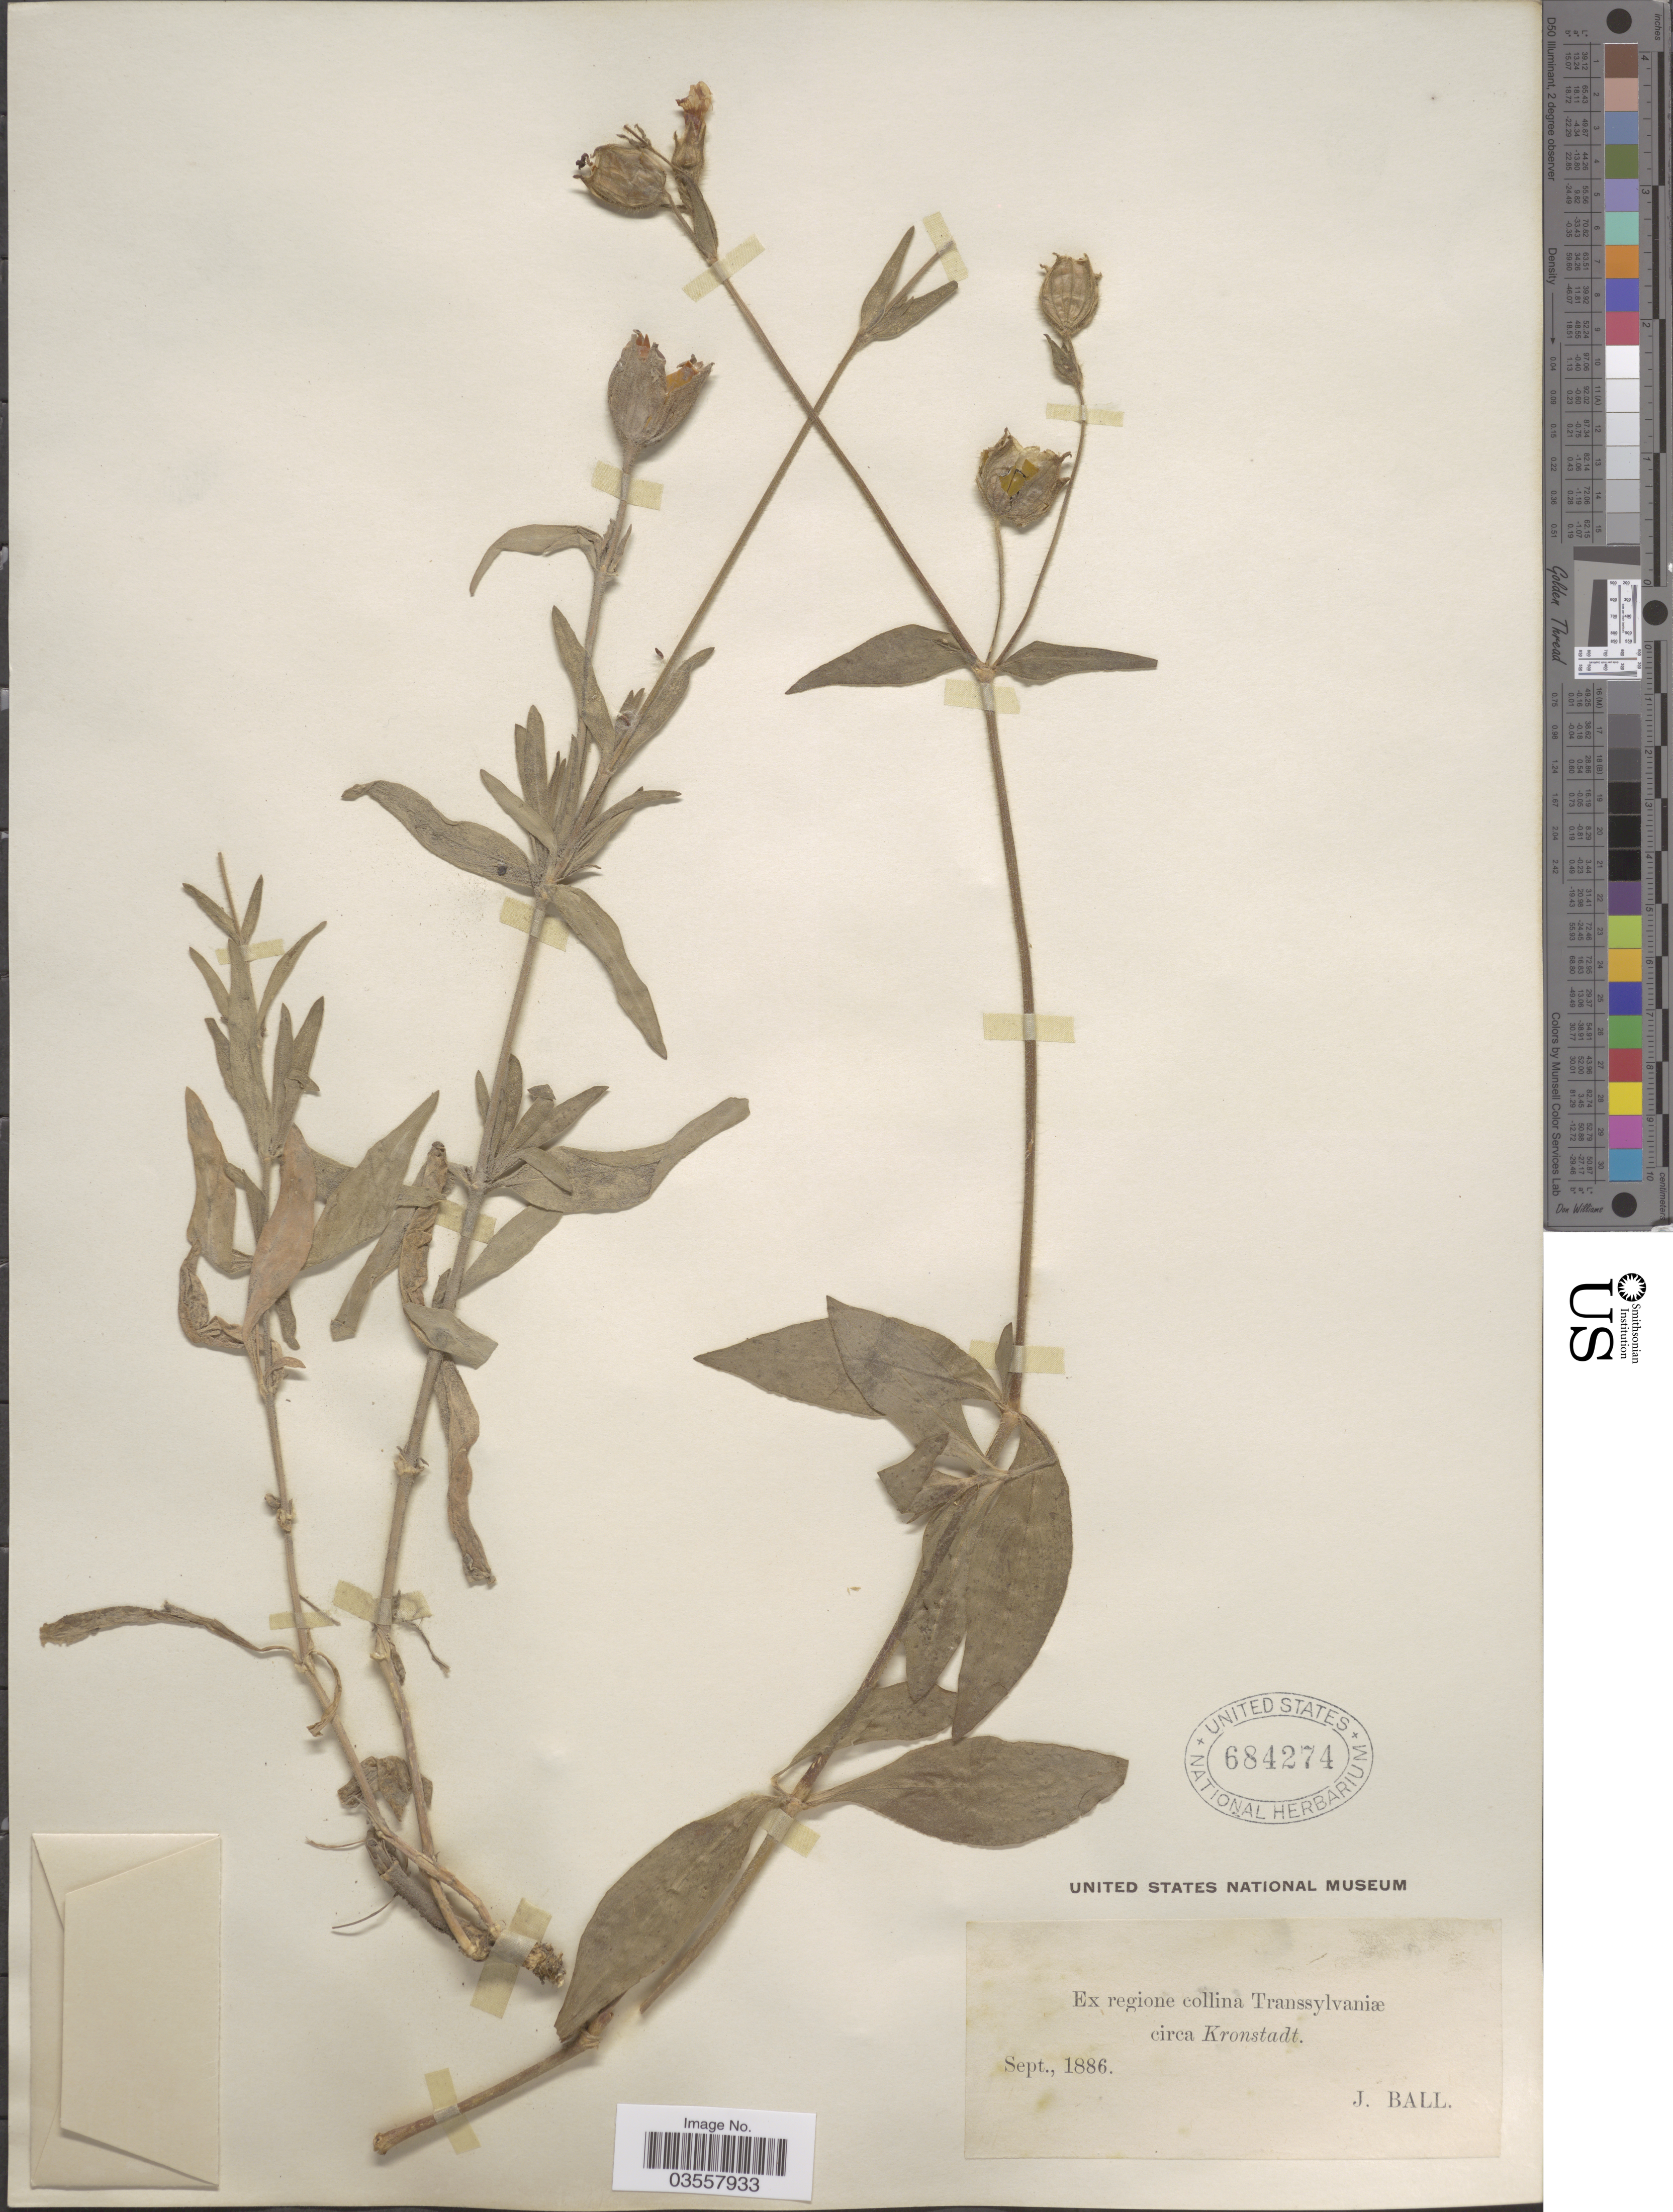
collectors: J. Ball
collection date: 1886-09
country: Romania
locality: Ex regione collina Transsylvaniæ circa Kronstadt.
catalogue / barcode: US 684274